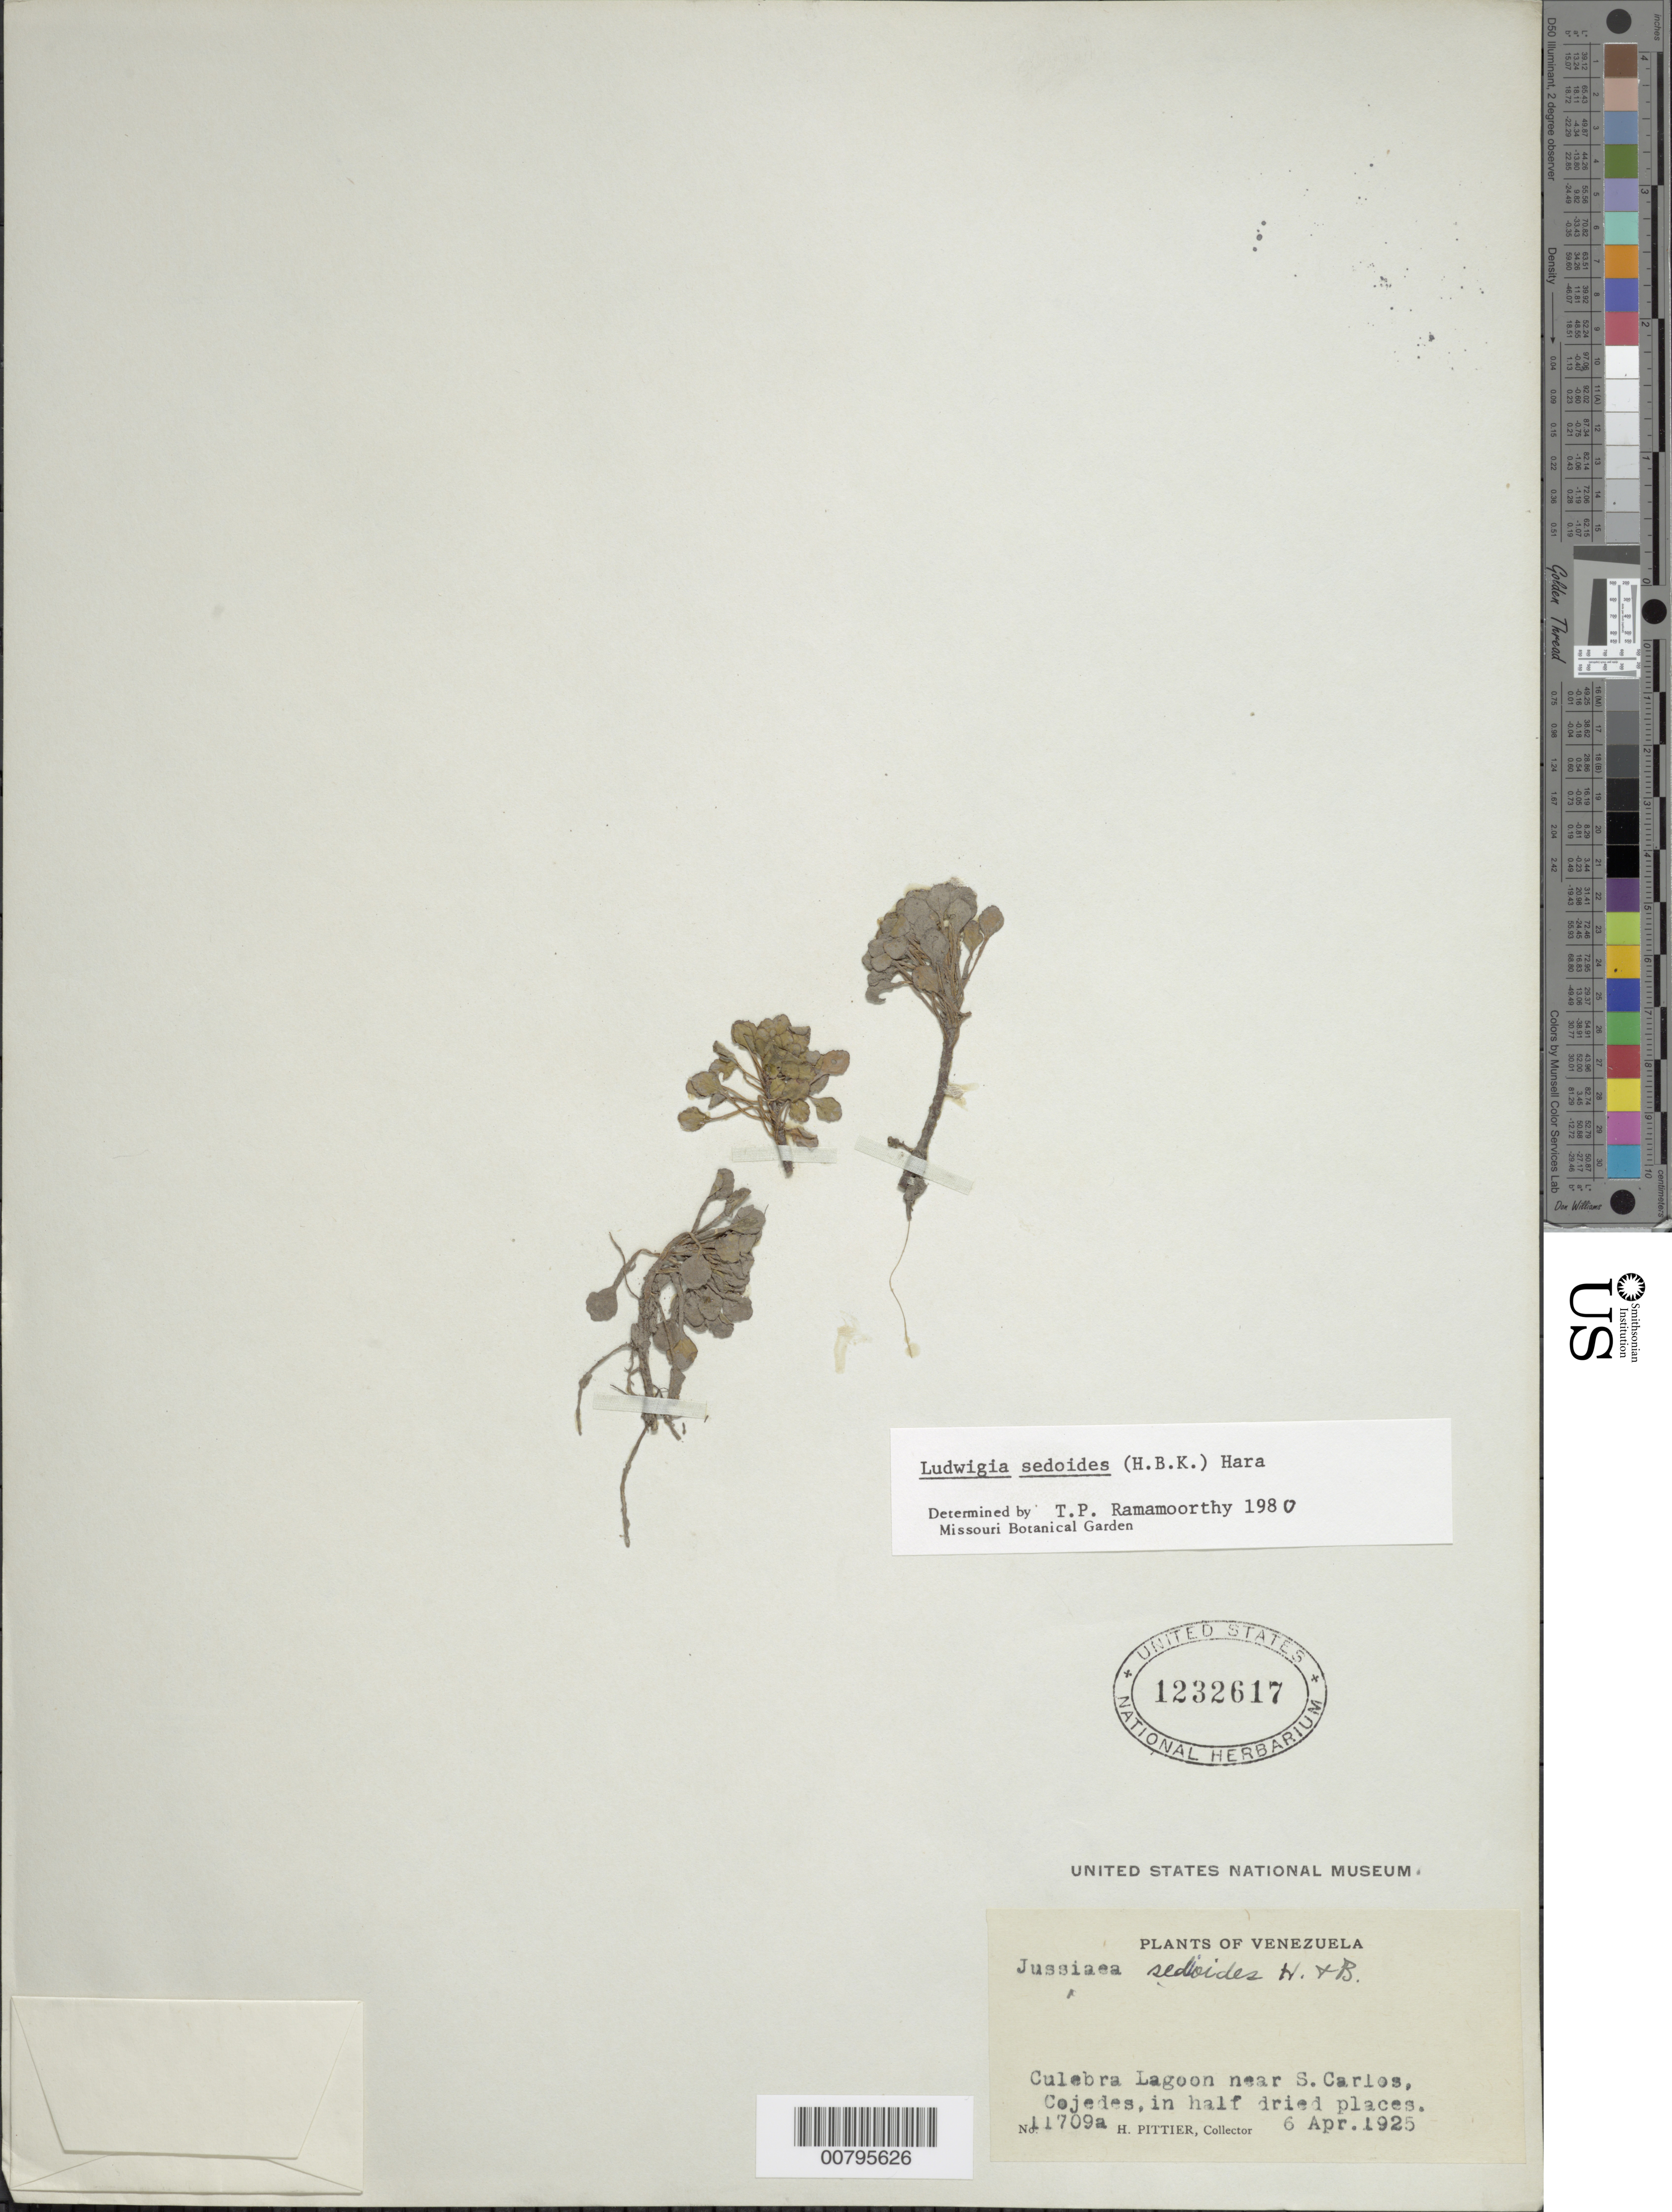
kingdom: Plantae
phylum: Tracheophyta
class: Magnoliopsida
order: Myrtales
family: Onagraceae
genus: Ludwigia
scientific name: Ludwigia sedoides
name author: (Humb. & Bonpl.) H. Hara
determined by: Ramamoorthy, T. P.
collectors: H. F. Pittier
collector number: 11709 a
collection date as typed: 6-Apr-25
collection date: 1925-04-06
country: Venezuela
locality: Culebra Lagoon, near S. Cafles, Cojedes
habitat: In half dried places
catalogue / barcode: US 1232617